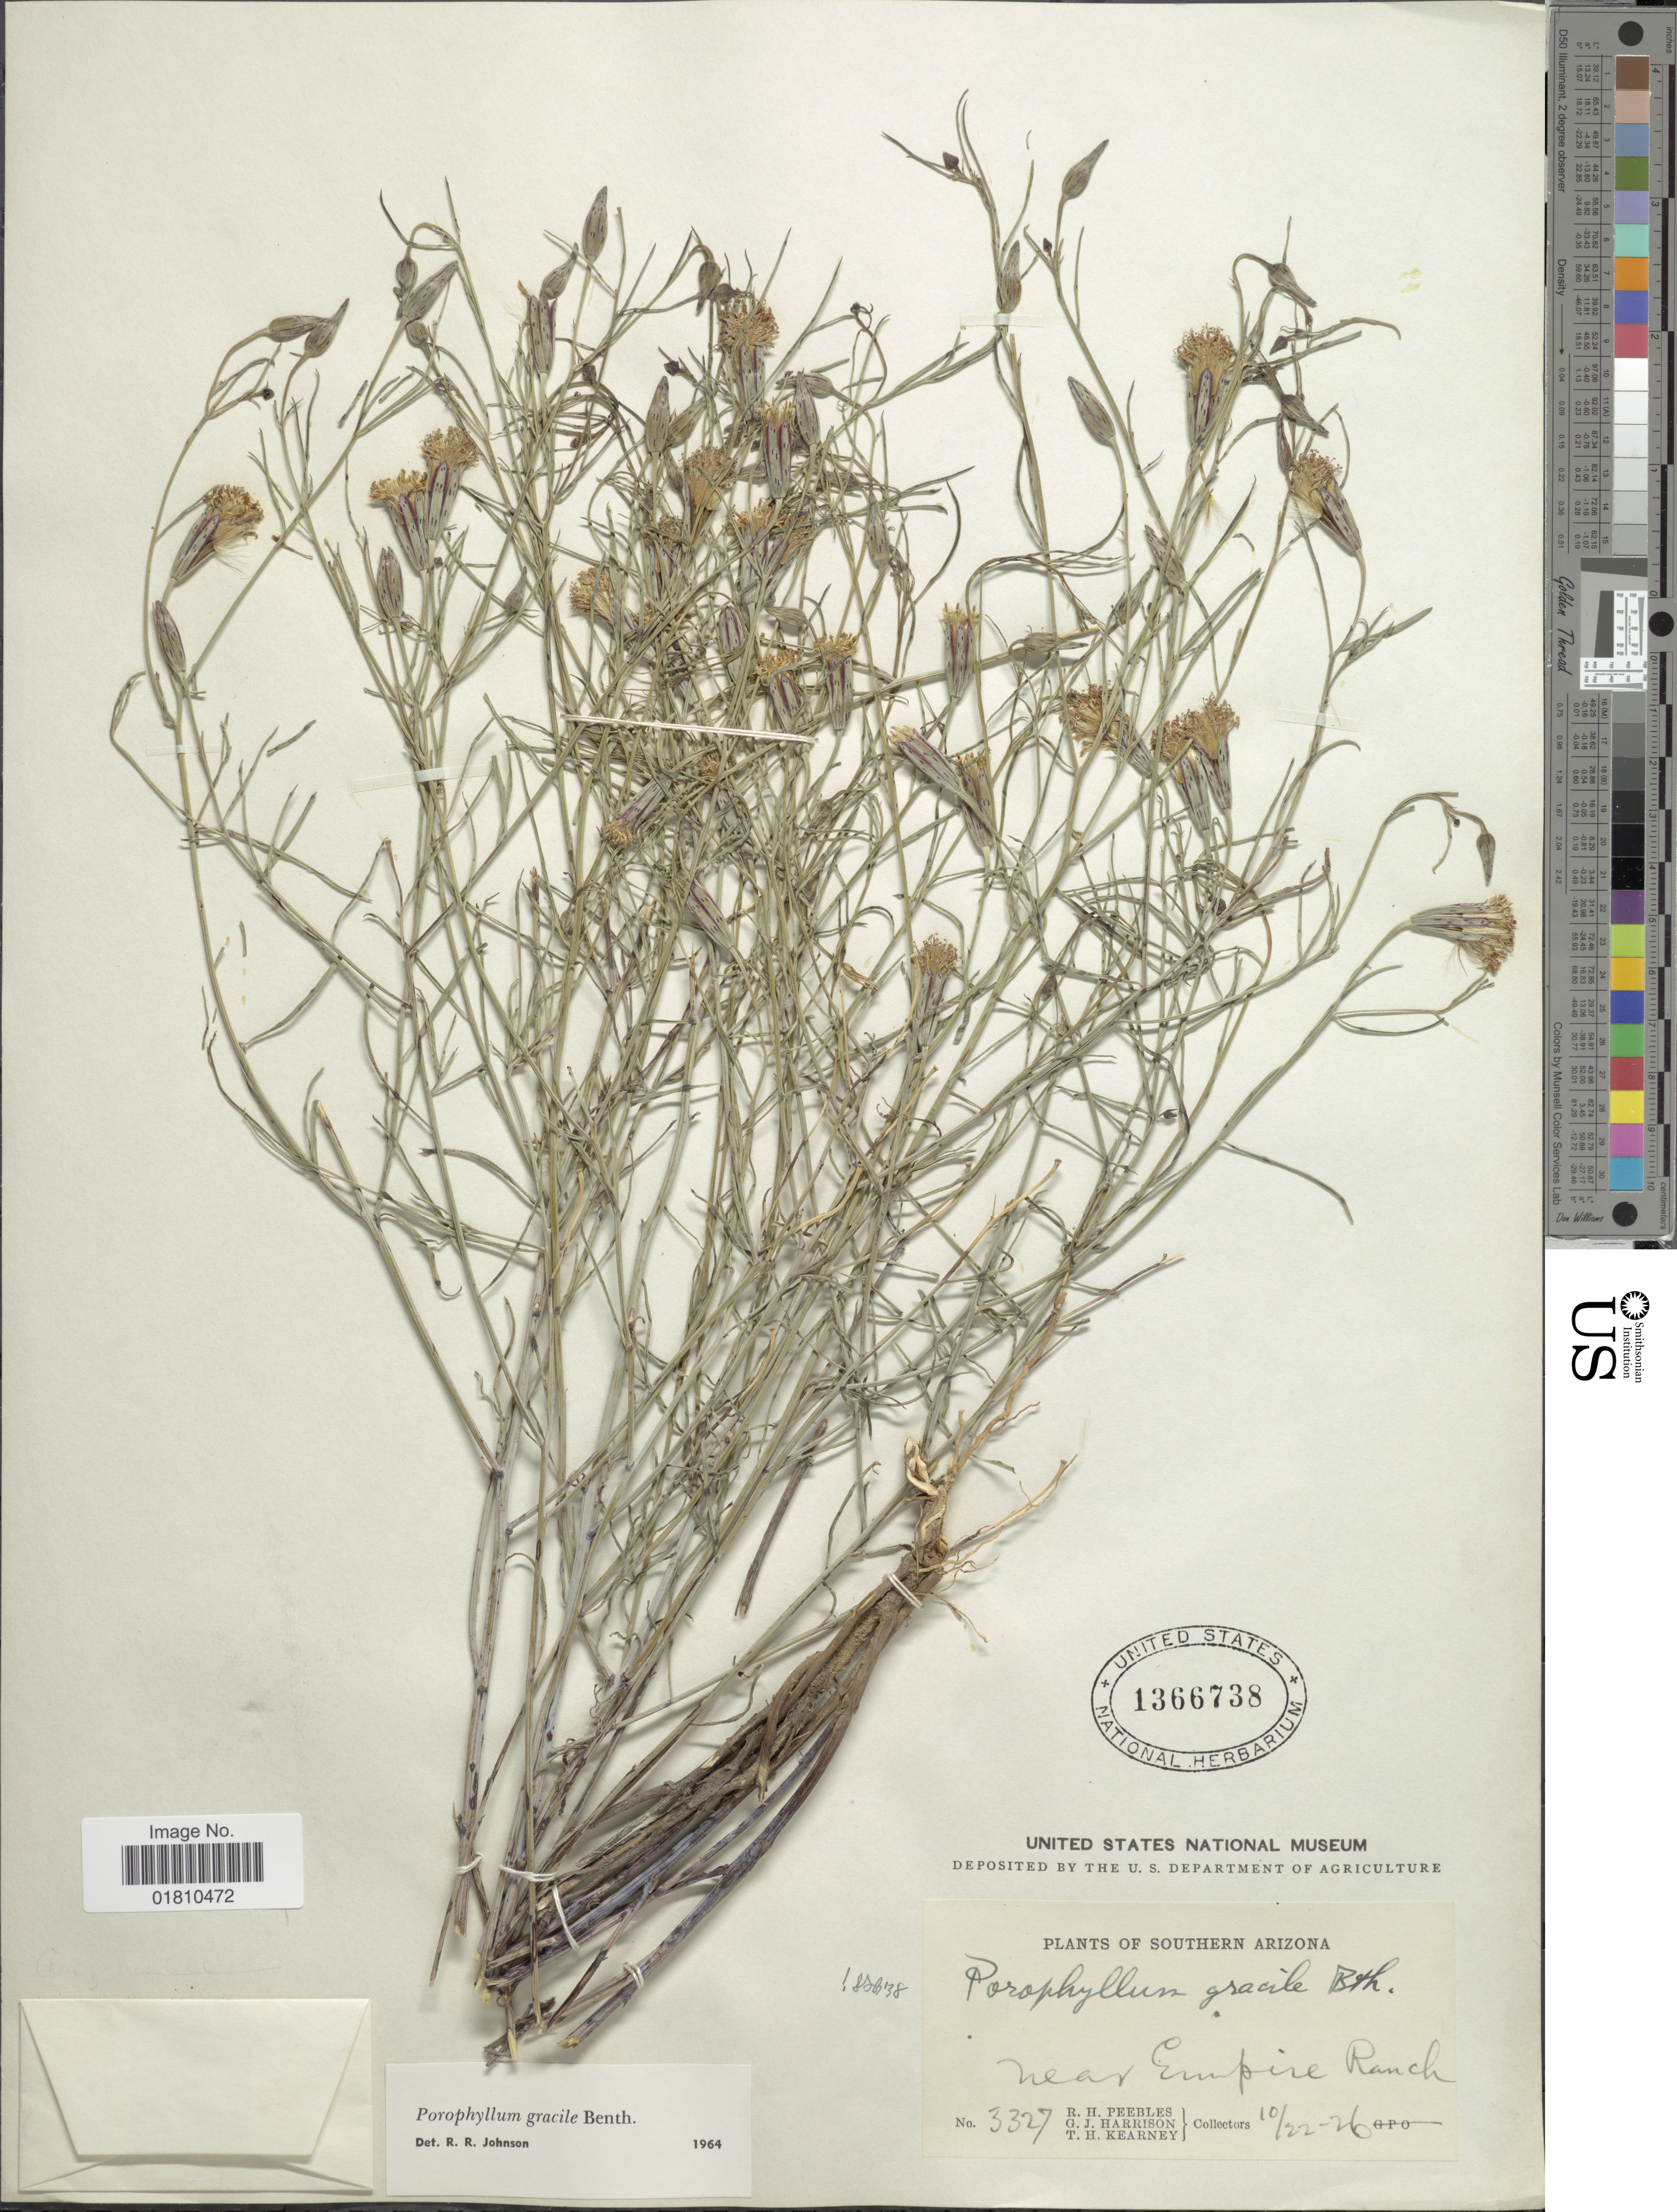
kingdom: Plantae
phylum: Tracheophyta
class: Magnoliopsida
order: Asterales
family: Asteraceae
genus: Porophyllum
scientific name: Porophyllum gracile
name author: Benth.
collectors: R. H. Peebles, G. J. Harrison & T. H. Kearney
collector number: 3327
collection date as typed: Transcribed d/m/y: 22/10/26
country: United States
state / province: Arizona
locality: Southern Arizona, near Empire Ranch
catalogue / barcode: US 1366738